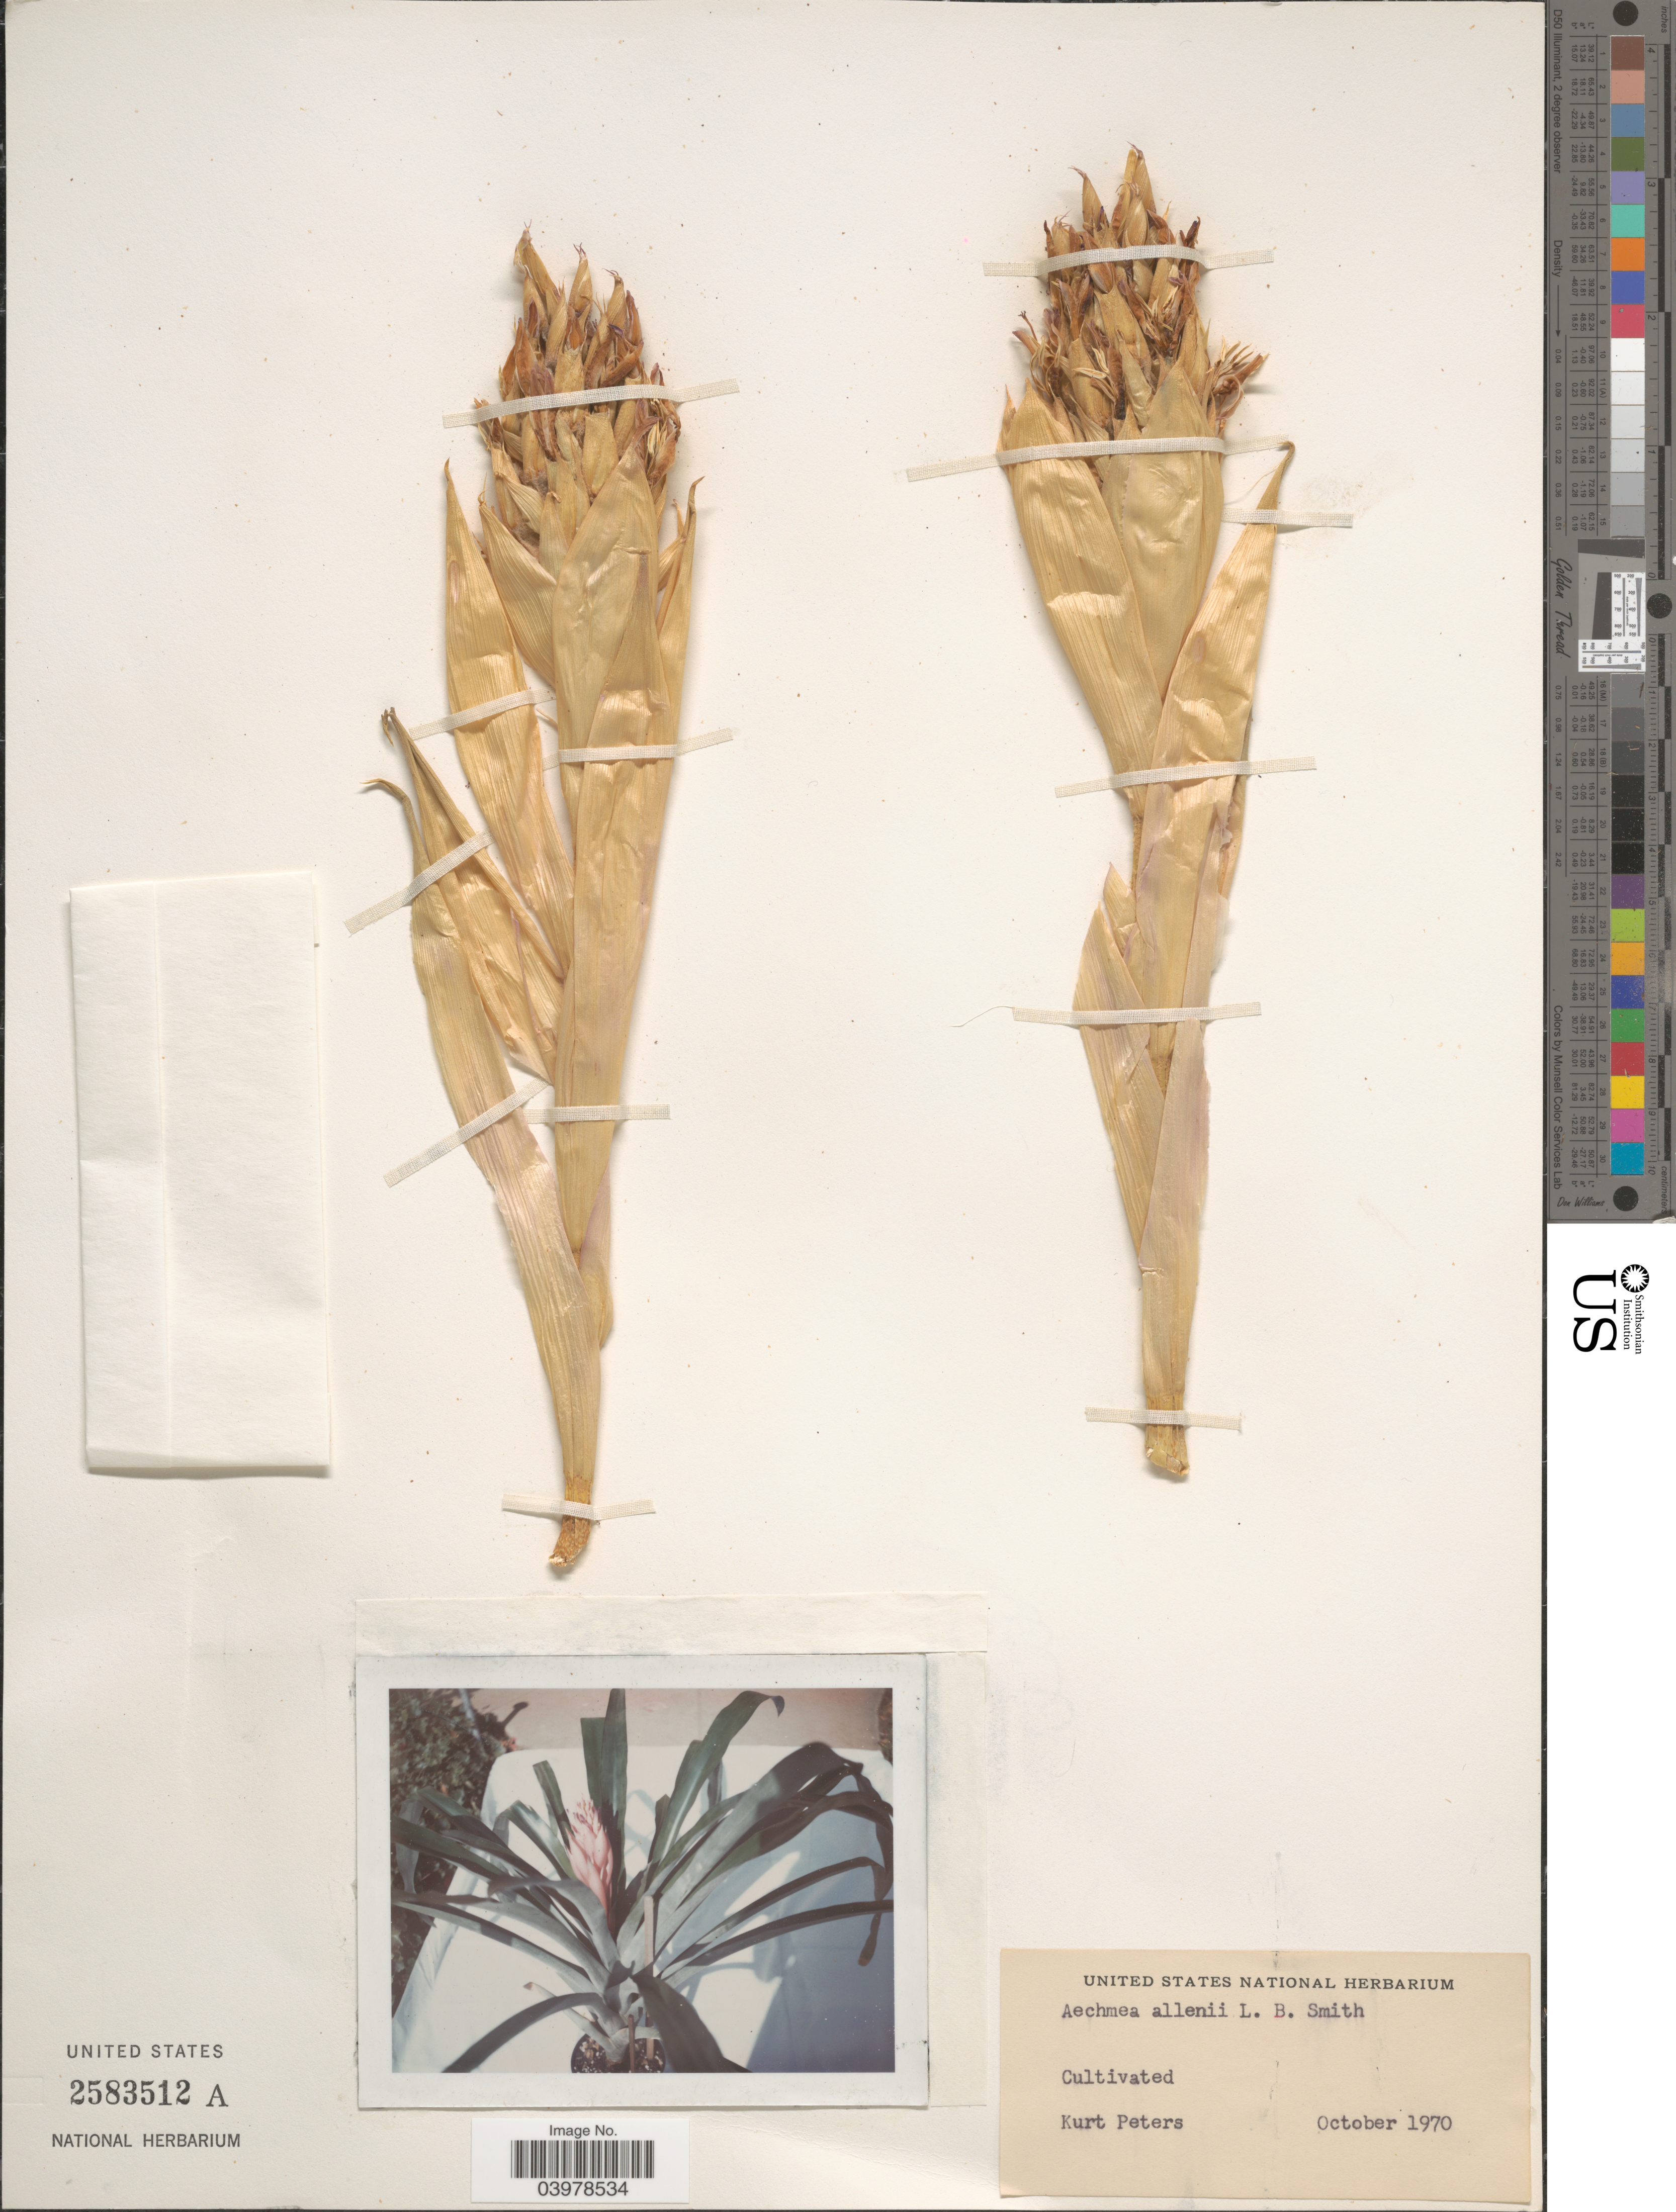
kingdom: Plantae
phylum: Tracheophyta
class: Liliopsida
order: Poales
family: Bromeliaceae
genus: Aechmea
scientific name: Aechmea allenii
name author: L.B. Sm. in Woodson & Schery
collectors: K. Peters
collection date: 1970-10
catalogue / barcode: US 2583512A